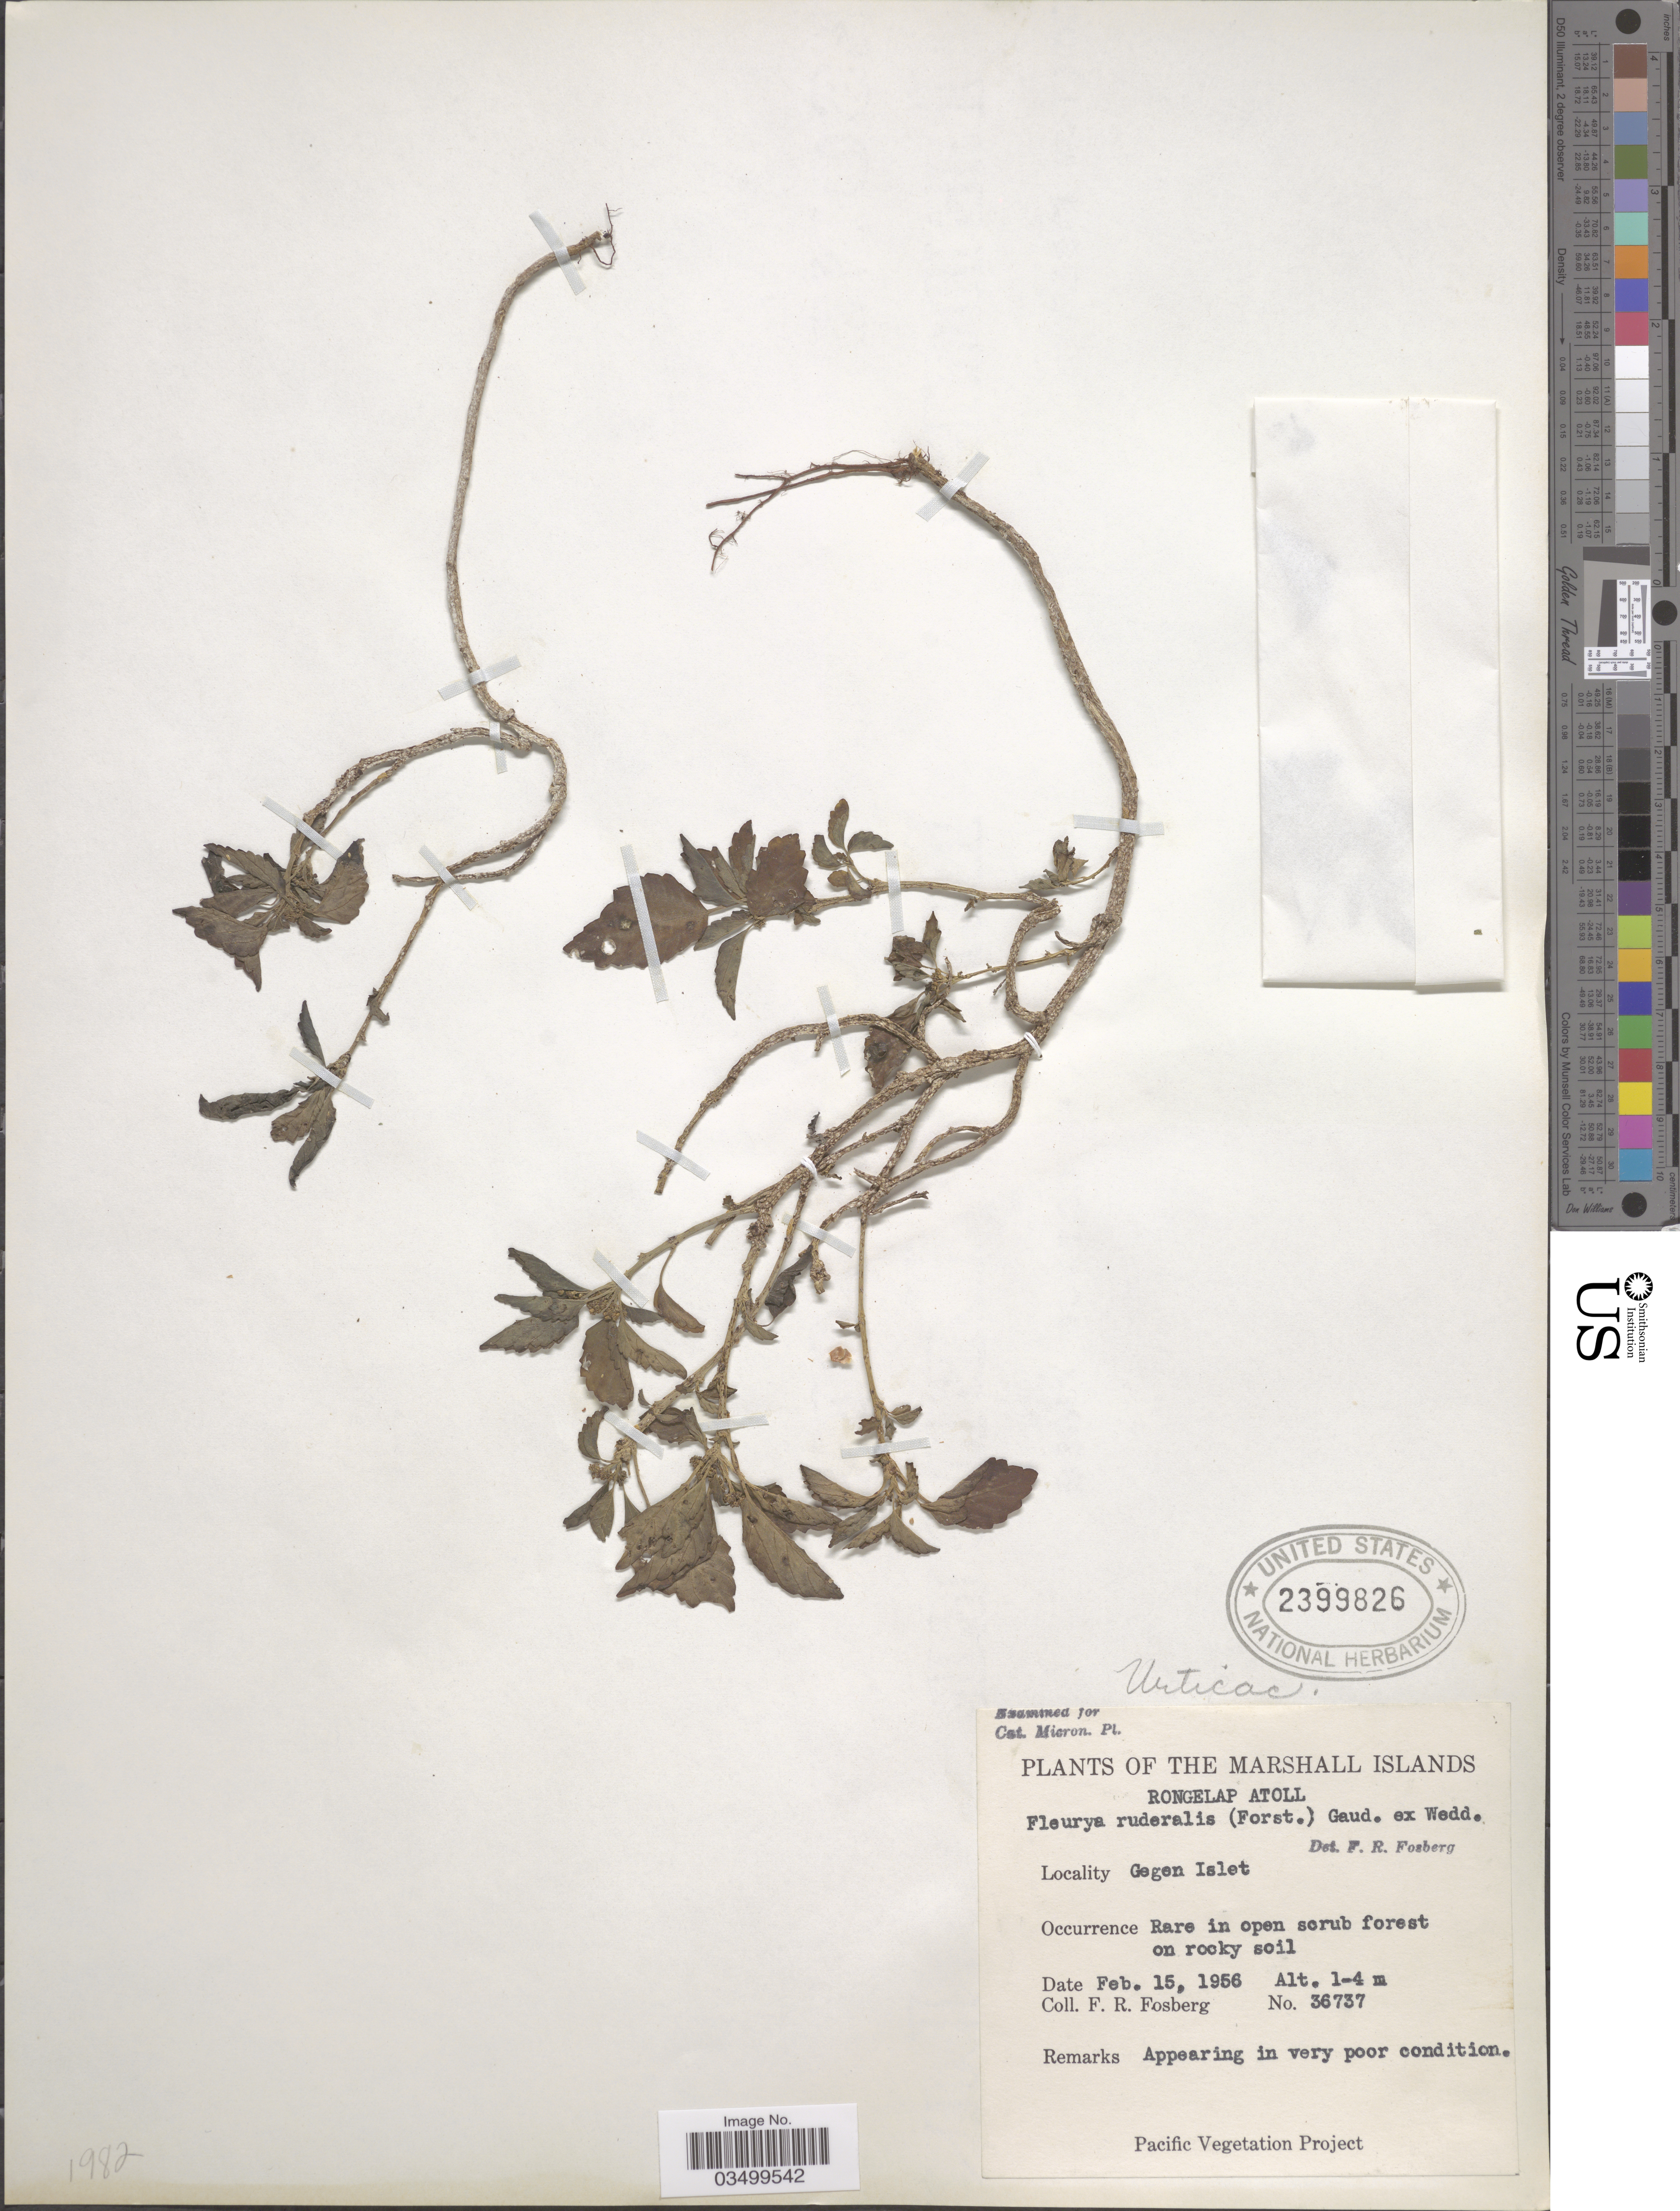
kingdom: Plantae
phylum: Tracheophyta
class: Magnoliopsida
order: Rosales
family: Urticaceae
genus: Laportea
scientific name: Laportea ruderalis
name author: (G. Forst.) Chew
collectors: F. R. Fosberg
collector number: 36737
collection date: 1956-02-15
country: Marshall Islands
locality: Rongelap Atoll. Gegen Islet.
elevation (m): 1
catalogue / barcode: US 2399826